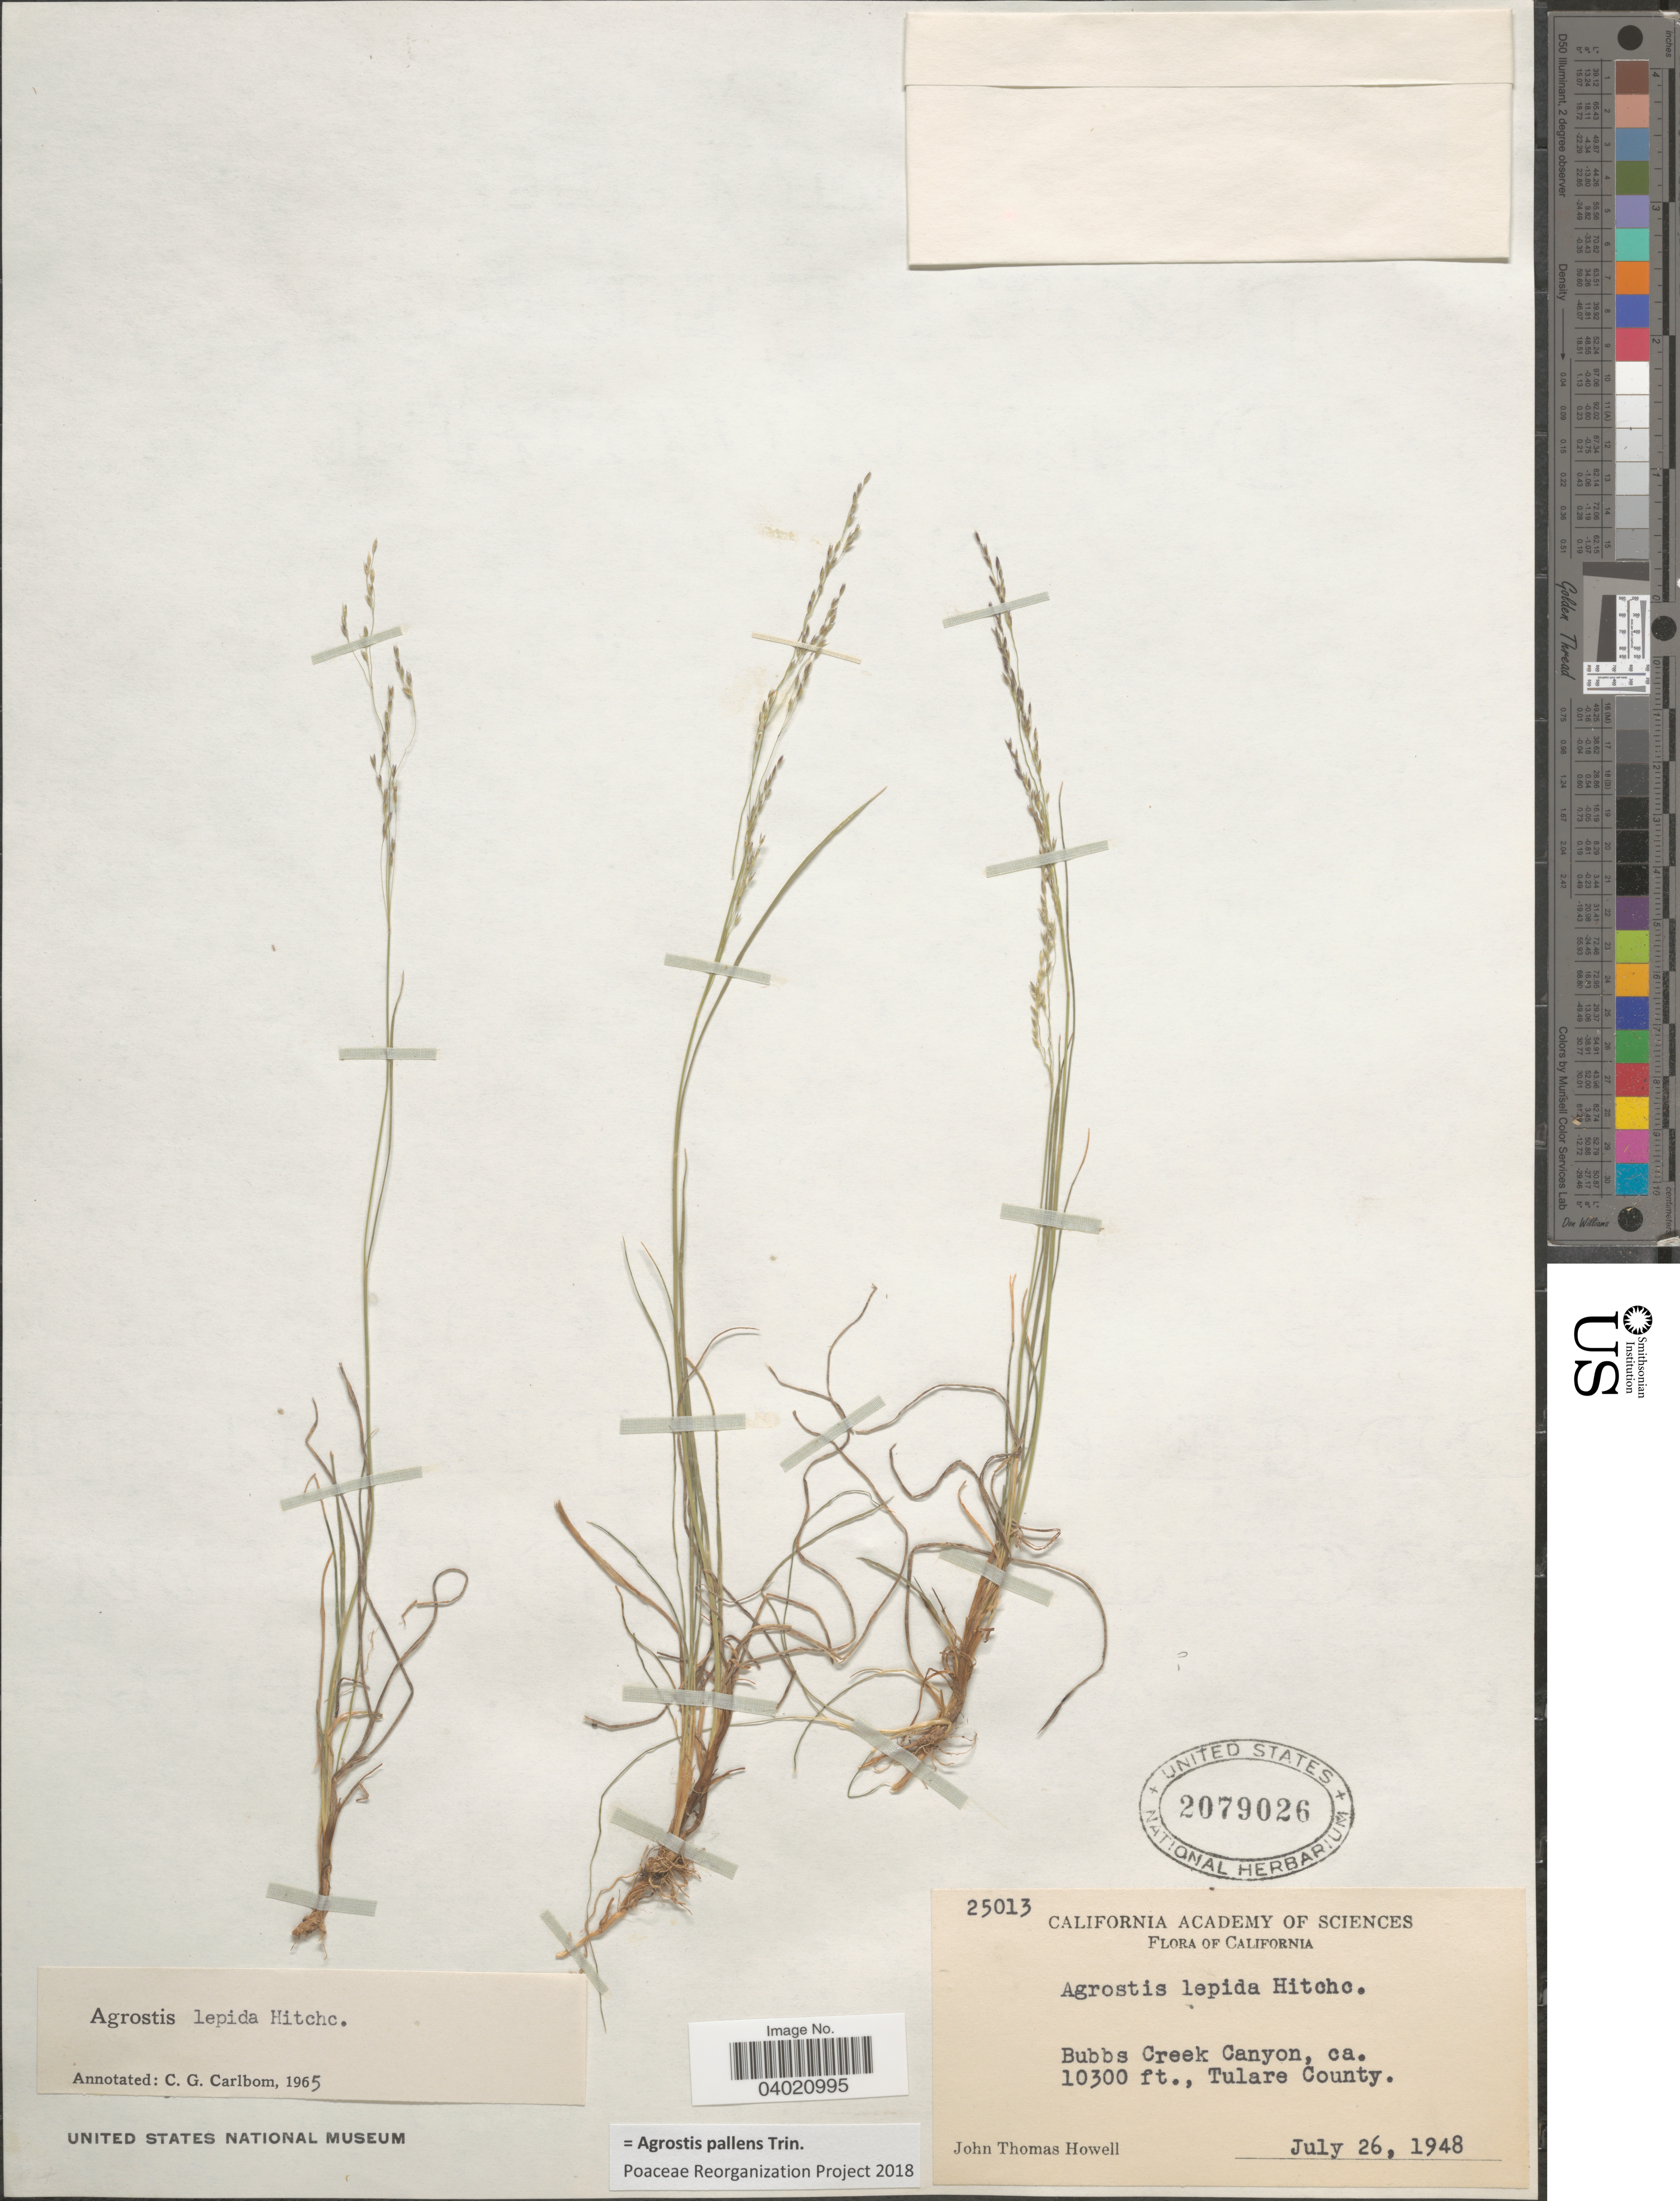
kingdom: Plantae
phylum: Tracheophyta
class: Liliopsida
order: Poales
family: Poaceae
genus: Agrostis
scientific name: Agrostis pallens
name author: Trin.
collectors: J. T. Howell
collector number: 25013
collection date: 1948-07-26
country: United States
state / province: California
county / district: Tulare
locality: Bubbs Creek Canyon, Tulare County.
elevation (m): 3139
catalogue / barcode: US 2079026